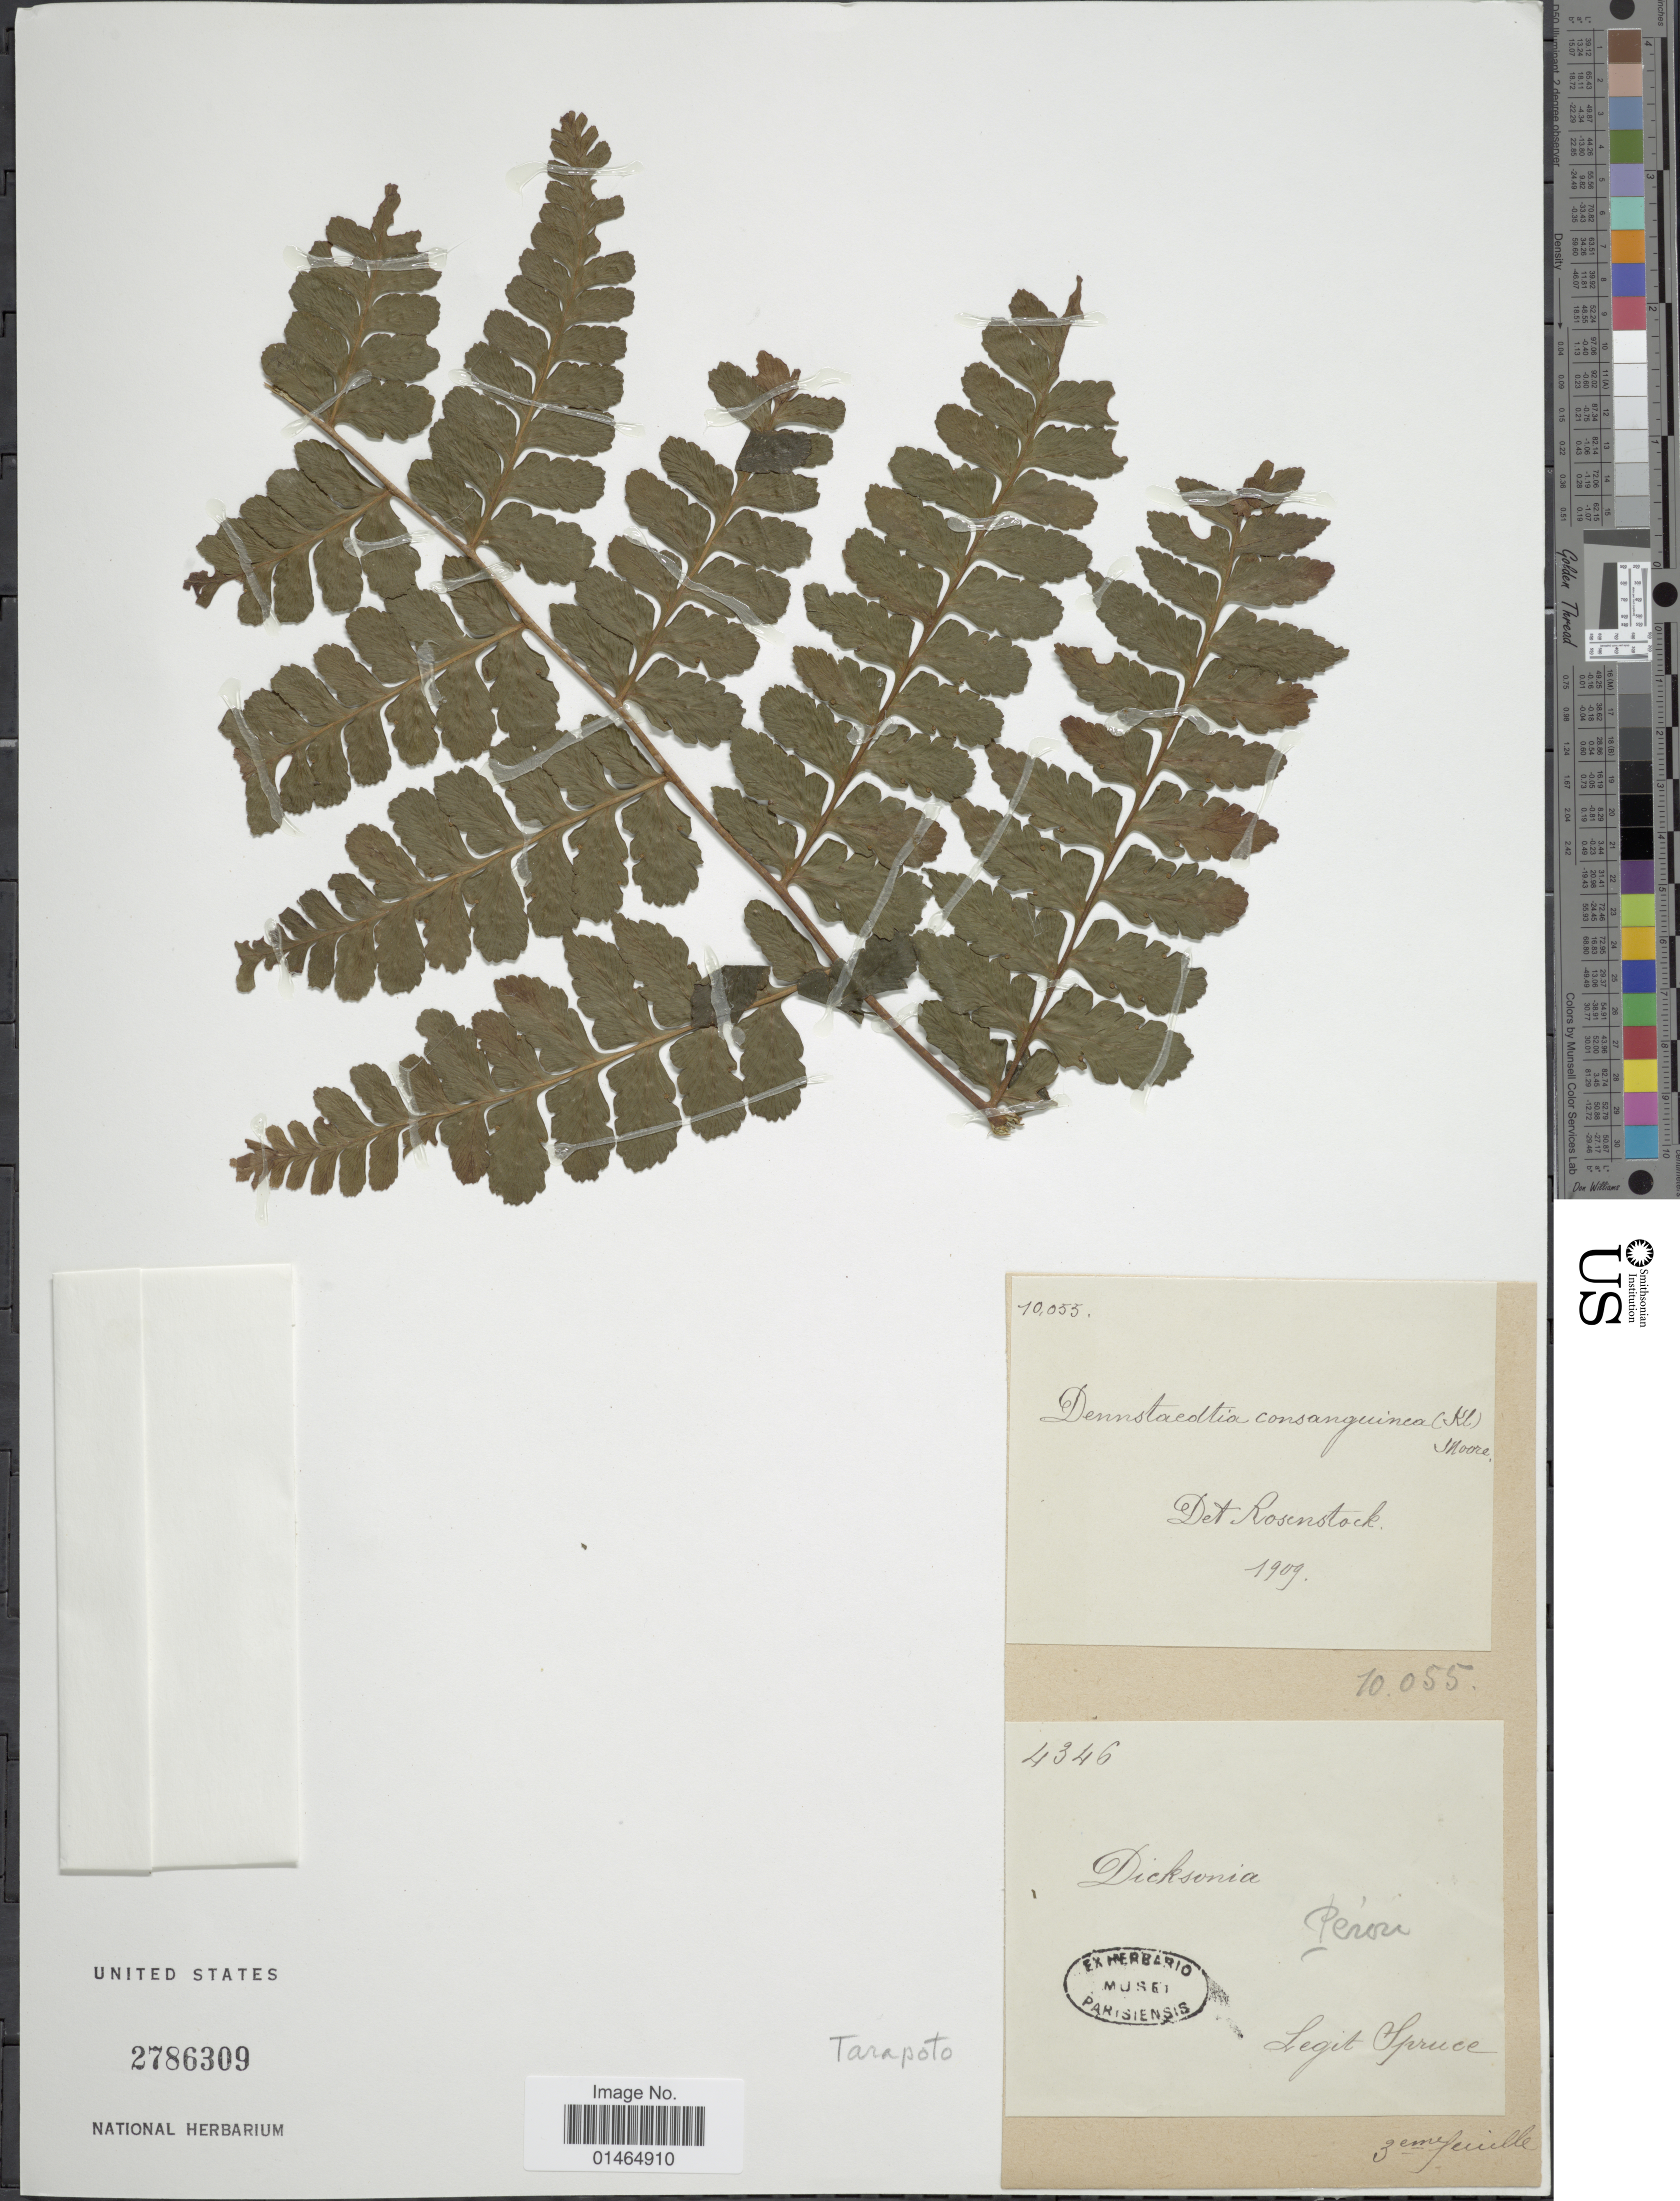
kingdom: Plantae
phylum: Tracheophyta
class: Polypodiopsida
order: Polypodiales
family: Dennstaedtiaceae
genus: Dennstaedtia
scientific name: Dennstaedtia obtusifolia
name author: (Willd.) T. Moore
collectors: -. Spruce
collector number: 4346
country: Peru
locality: Perou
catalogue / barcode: US 2786309